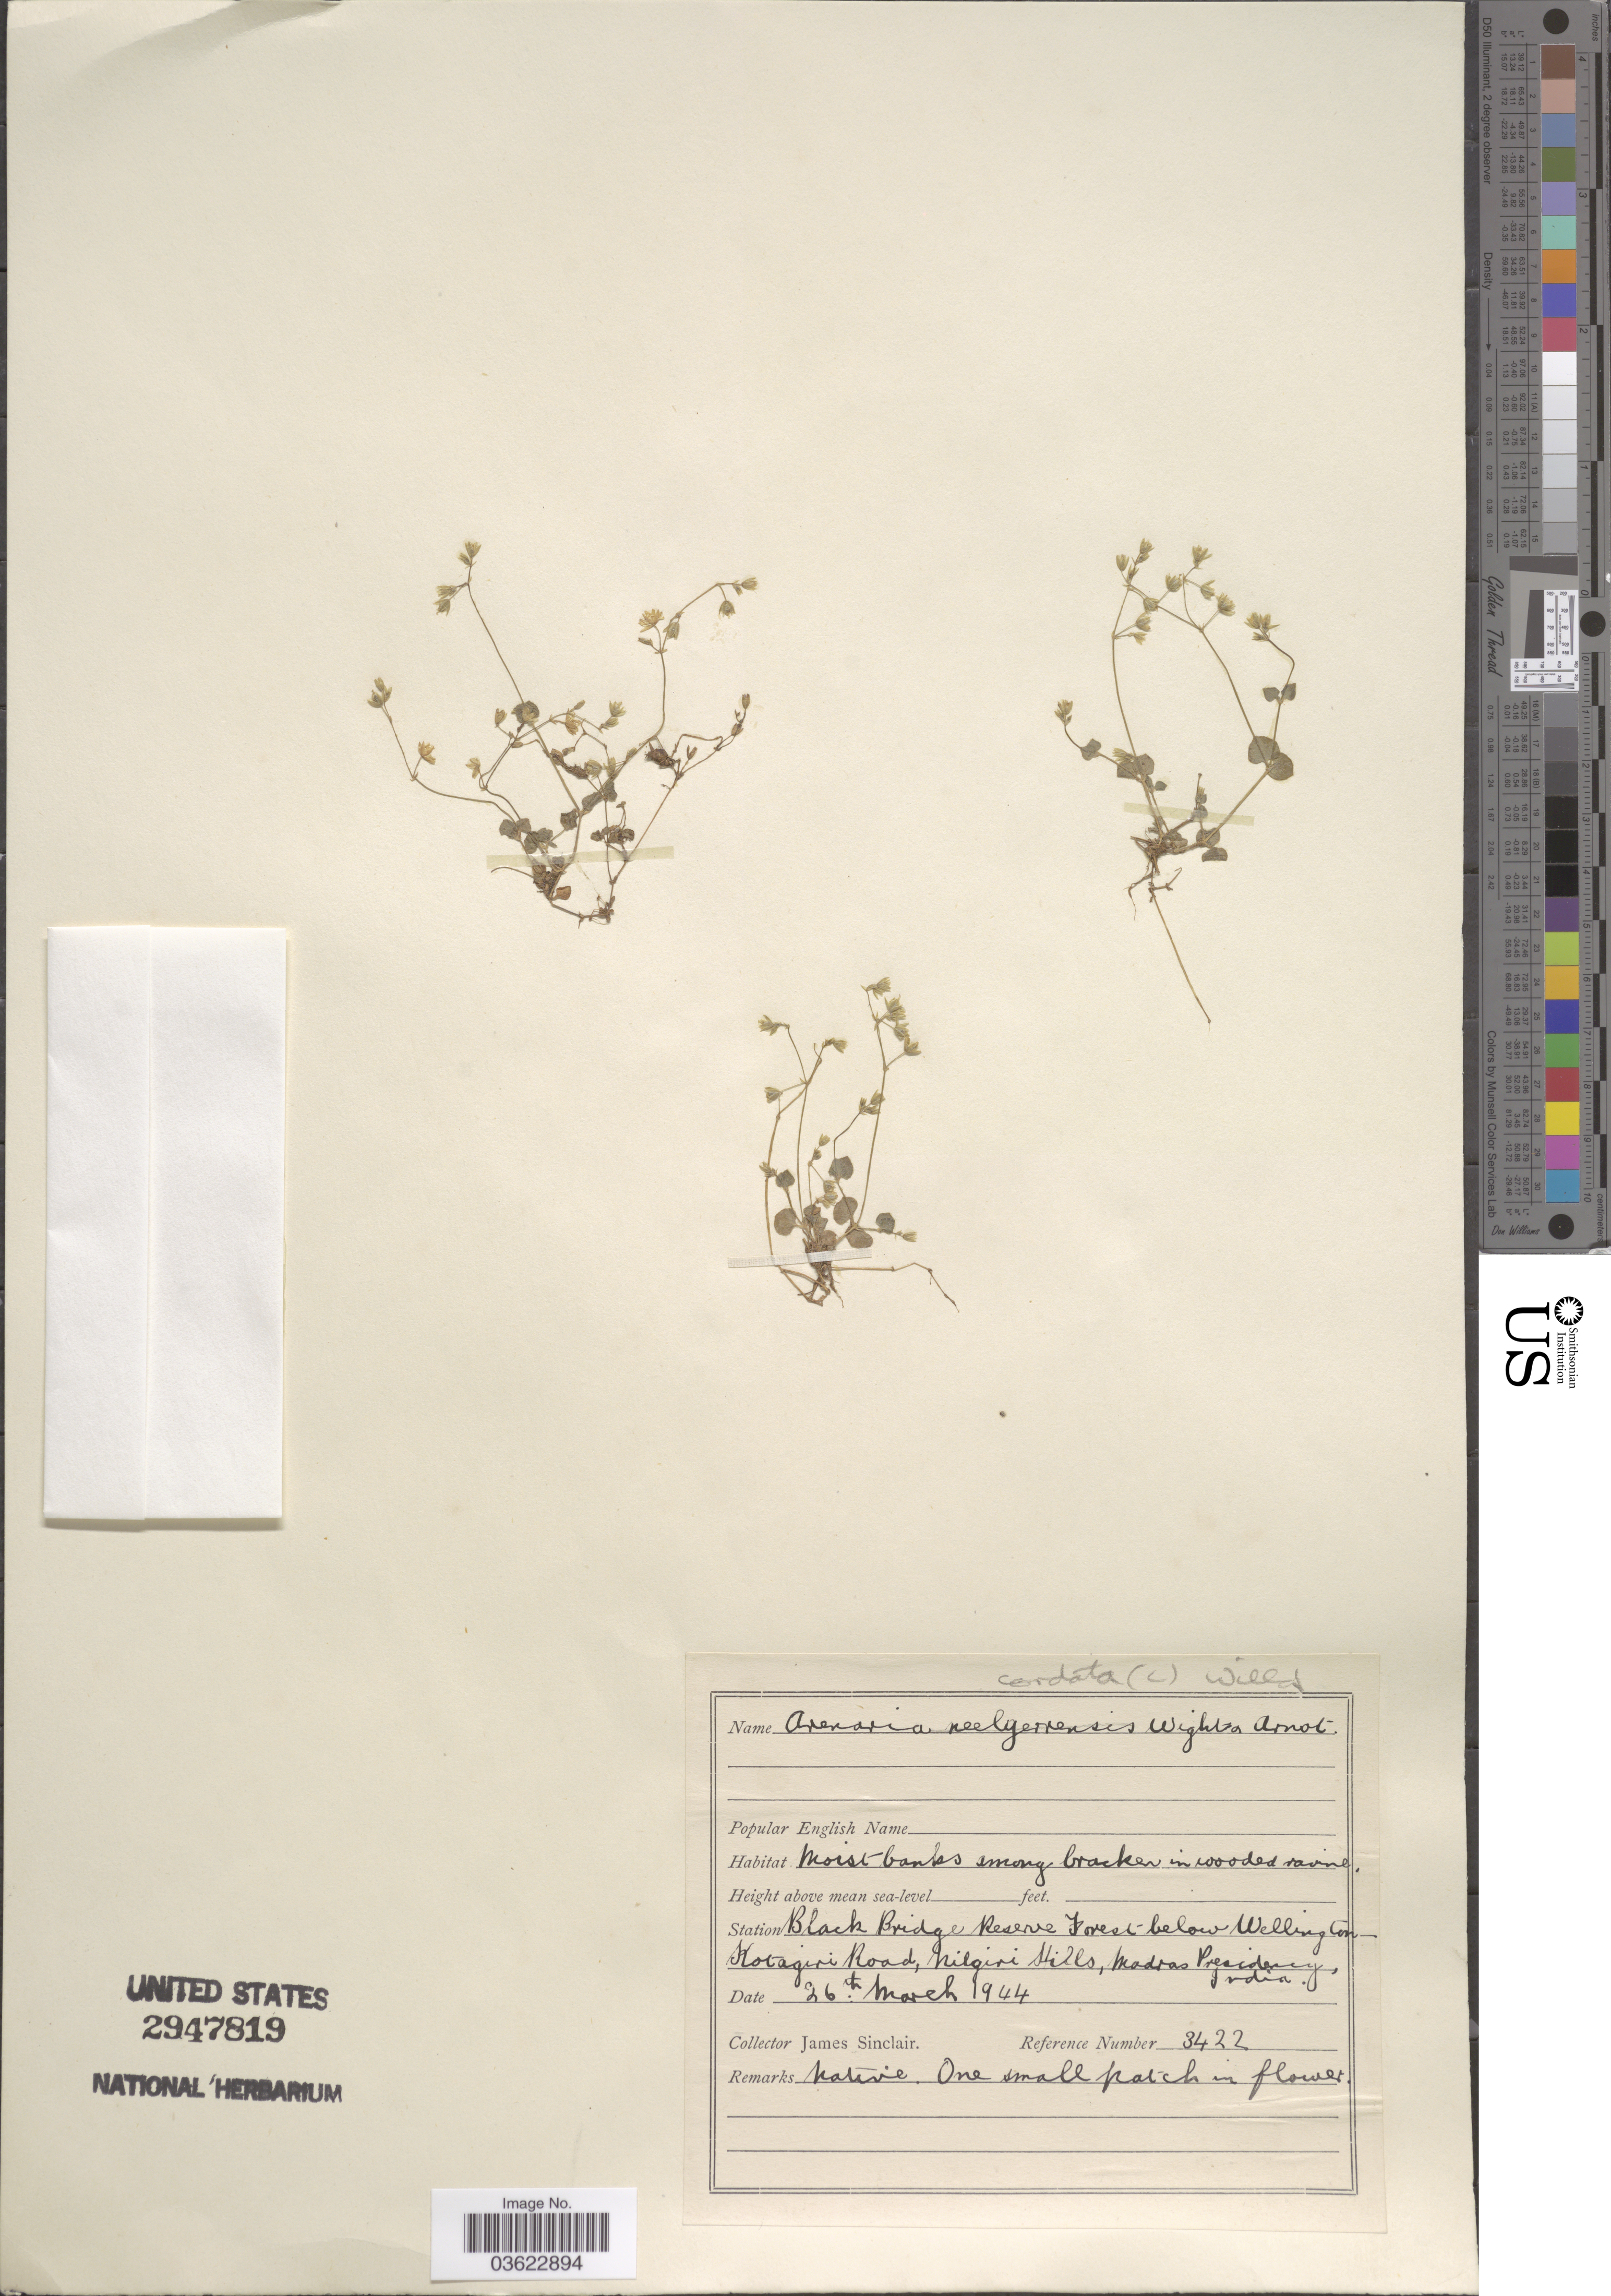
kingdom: Plantae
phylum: Tracheophyta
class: Magnoliopsida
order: Caryophyllales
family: Caryophyllaceae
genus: Arenaria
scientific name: Arenaria cordata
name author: (L.) Willd.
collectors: J. Sinclair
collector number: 3422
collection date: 1944-03-26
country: India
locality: Station Black Bridge Resesrve Forest below Wellington Kotagiri Road, Nilgiri Hills, Madras presidency.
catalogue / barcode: US 2947819